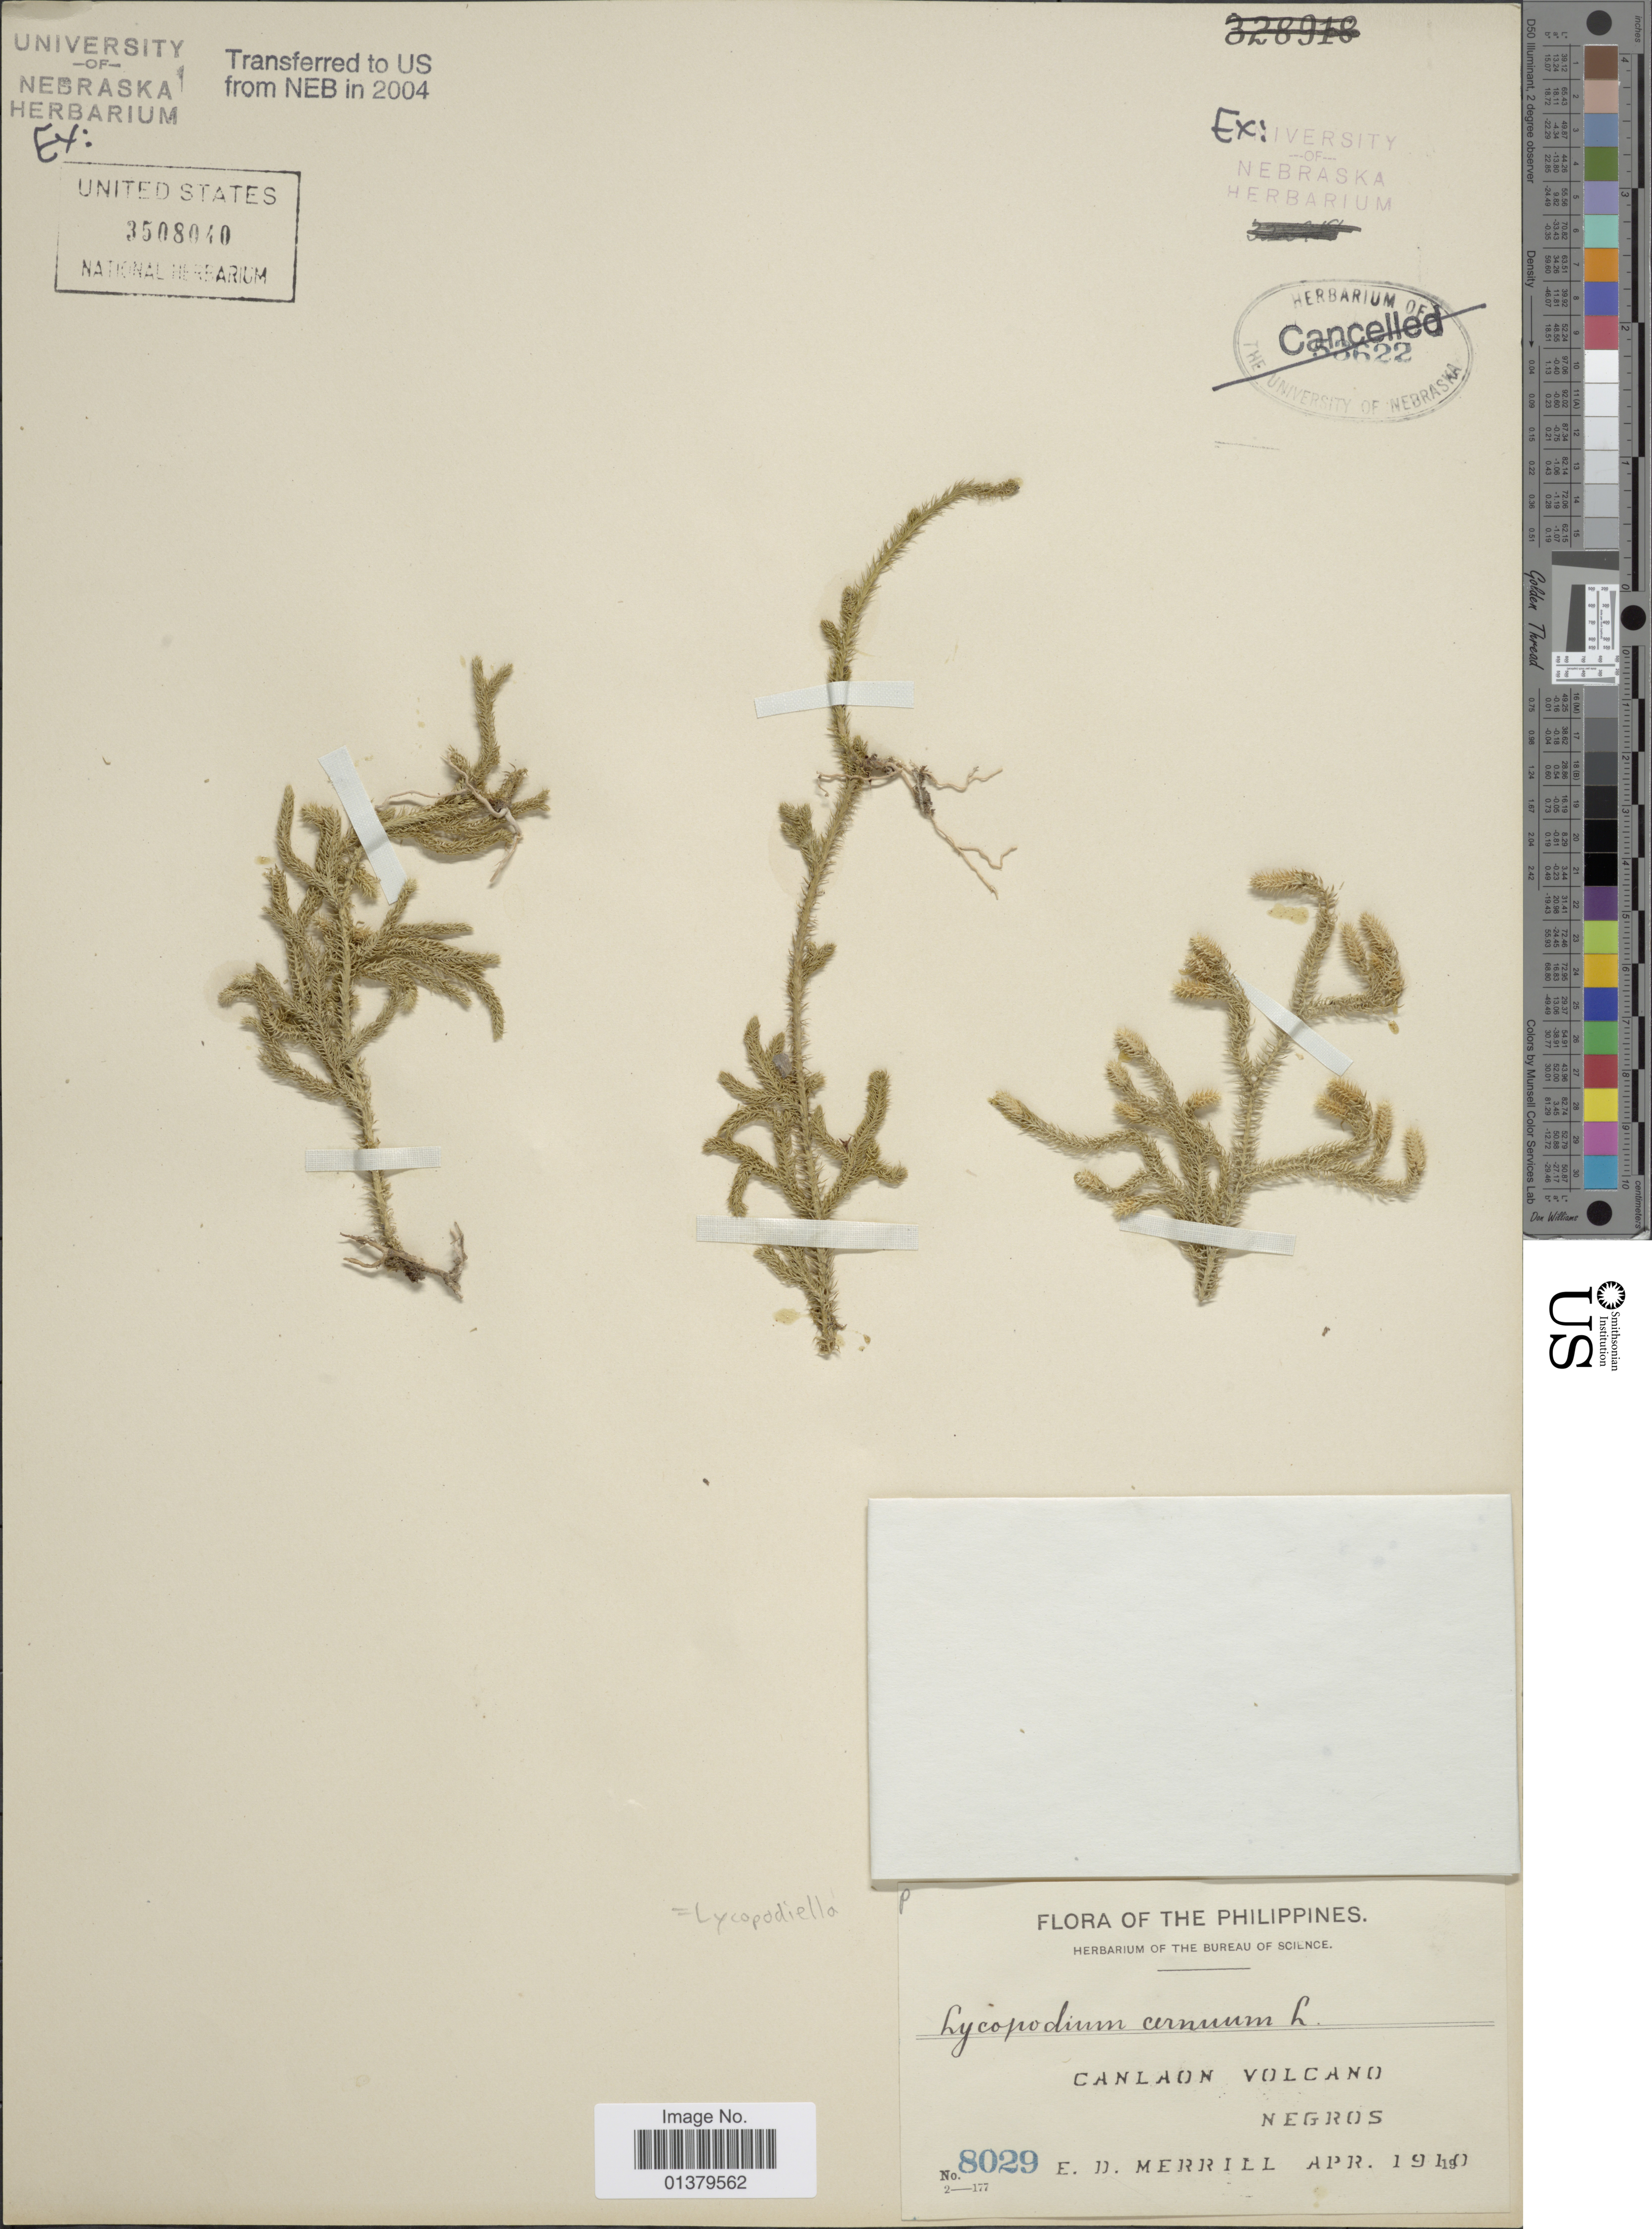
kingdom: Plantae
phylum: Tracheophyta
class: Lycopodiopsida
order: Lycopodiales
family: Lycopodiaceae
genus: Palhinhaea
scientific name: Palhinhaea cernua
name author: (L.) Vasc. & Franco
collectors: E. Merrill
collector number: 8029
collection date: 1910-04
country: Philippines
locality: Canlaon Volcano Negros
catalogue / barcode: US 3508040